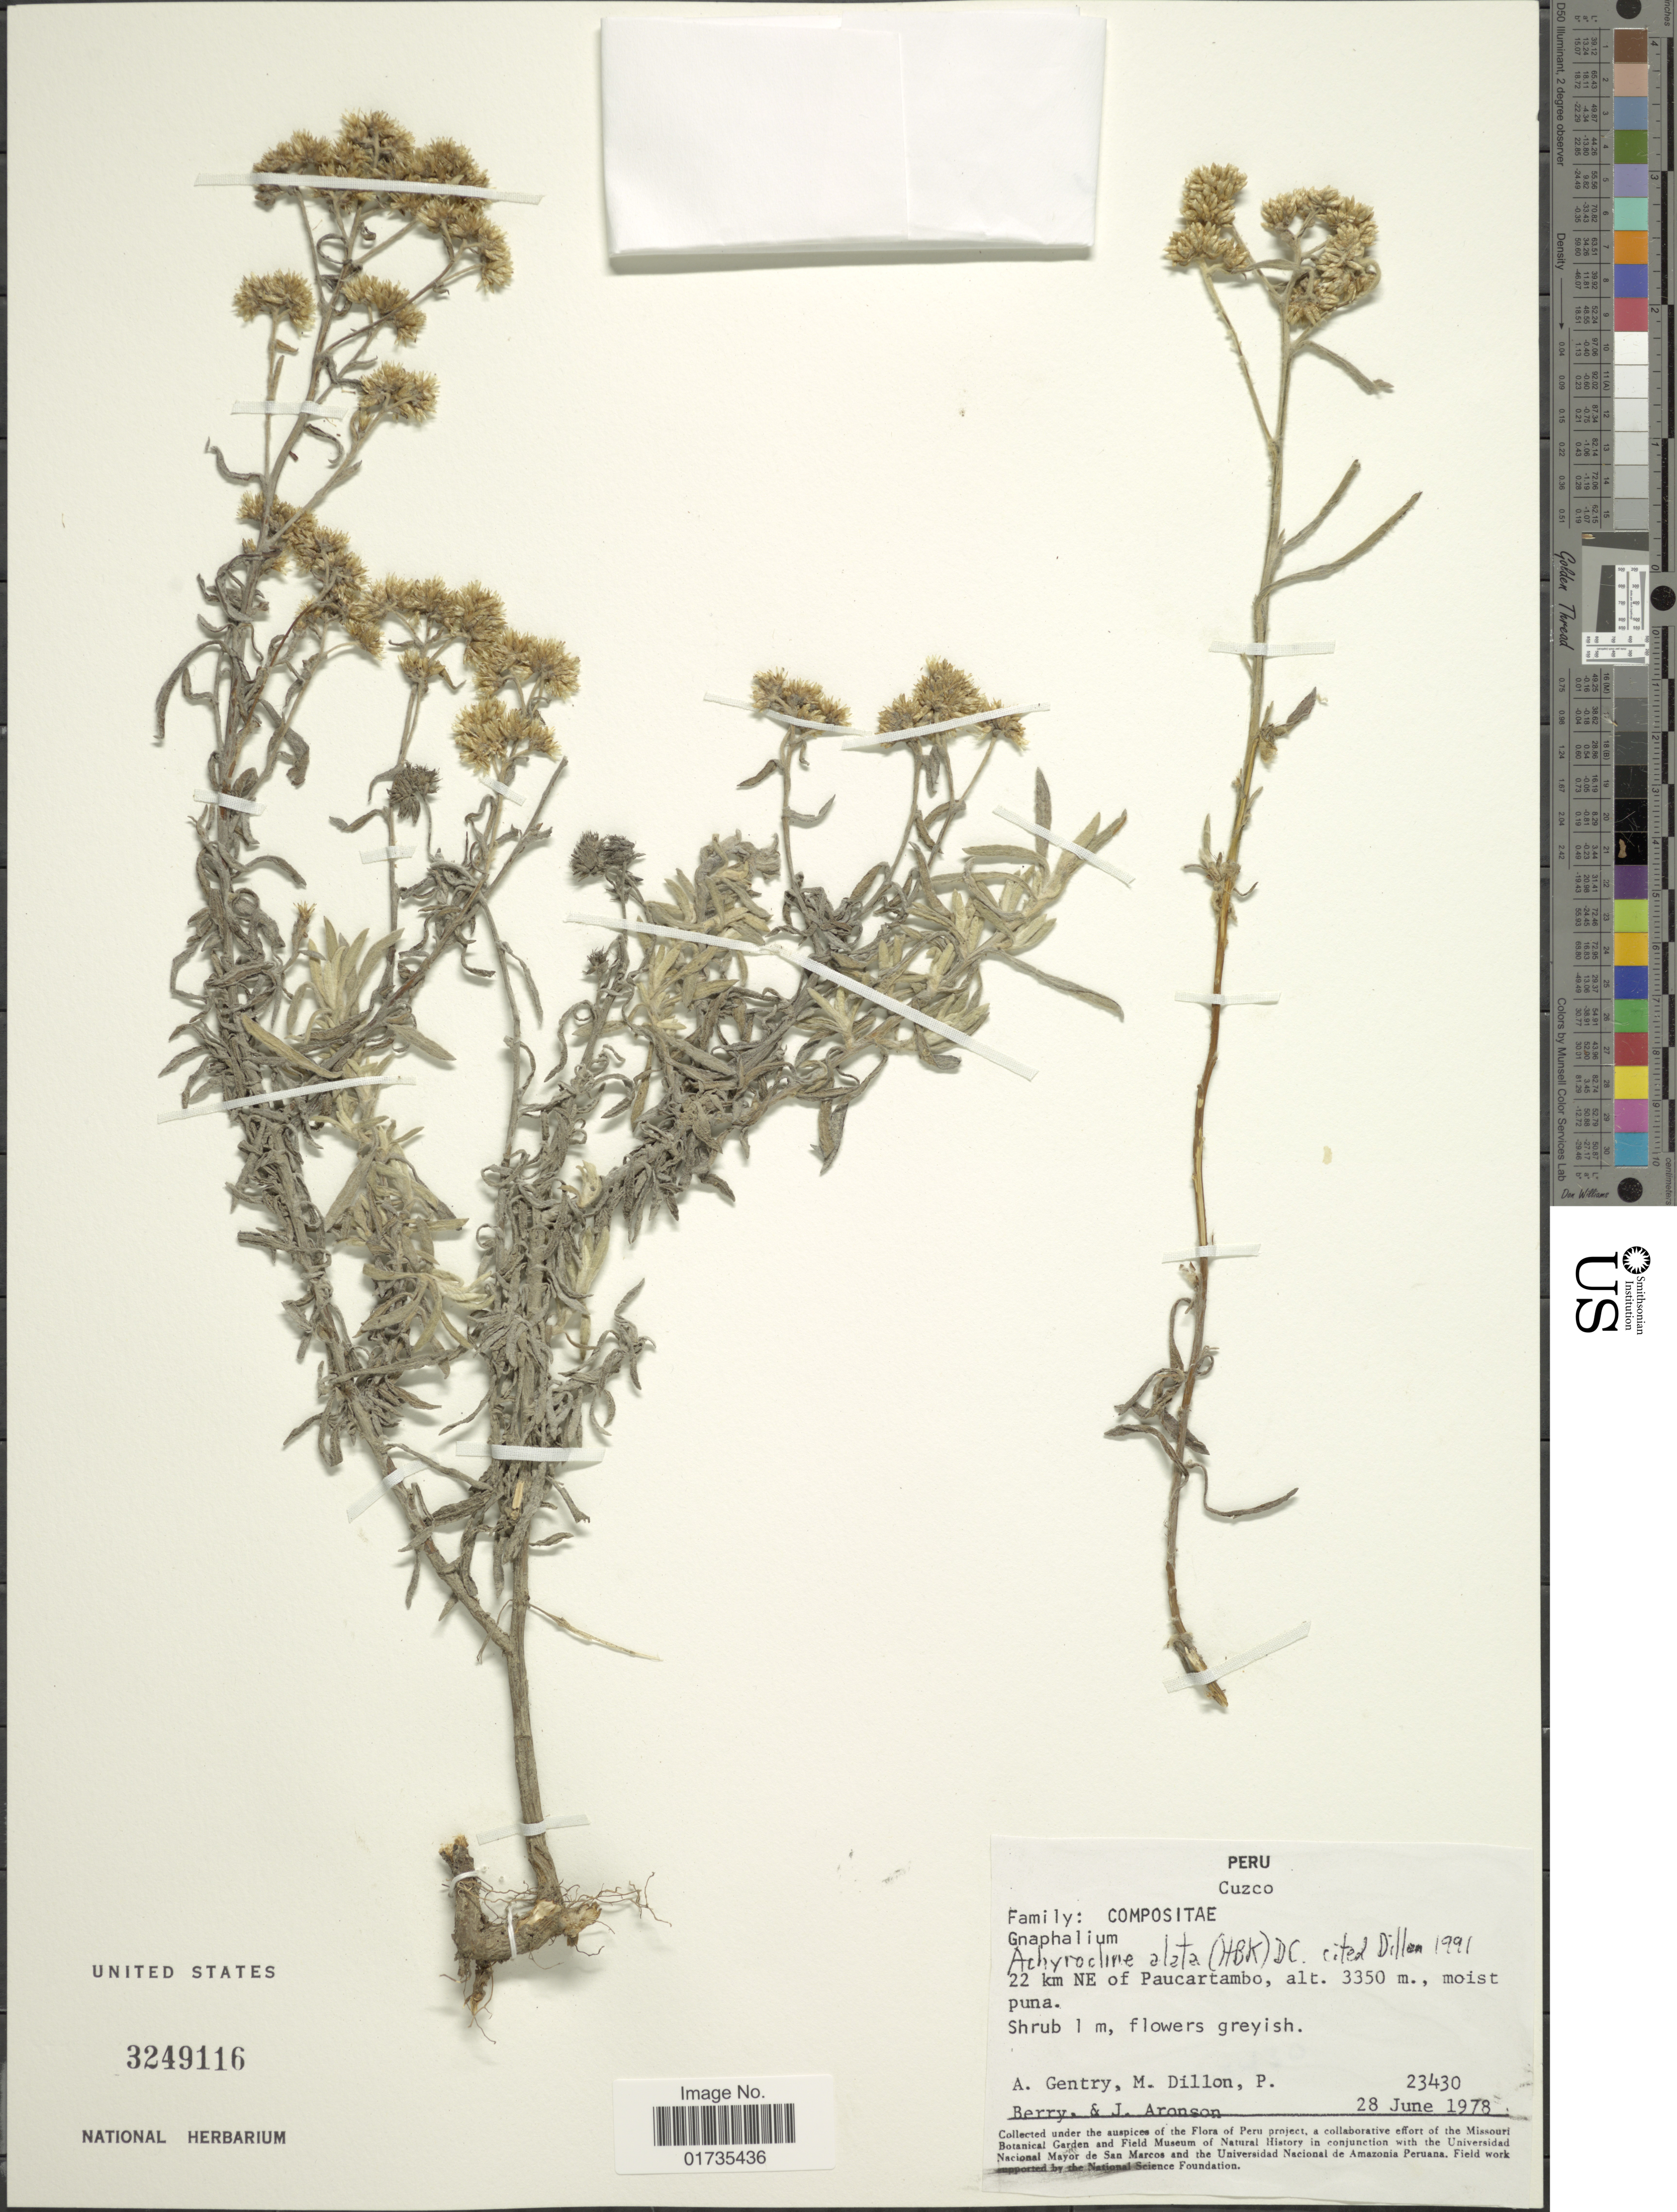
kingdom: Plantae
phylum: Tracheophyta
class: Magnoliopsida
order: Asterales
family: Asteraceae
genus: Achyrocline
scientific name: Achyrocline alata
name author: (Kunth) DC.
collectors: A. H. Gentry, M. O. Dillon, P. Berry & J. Aronson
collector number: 23430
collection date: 1978-06-28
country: Peru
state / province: Cusco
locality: Peru. Cuzco. 22 km NE of Paucartambo,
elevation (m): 3350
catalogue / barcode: US 3249116